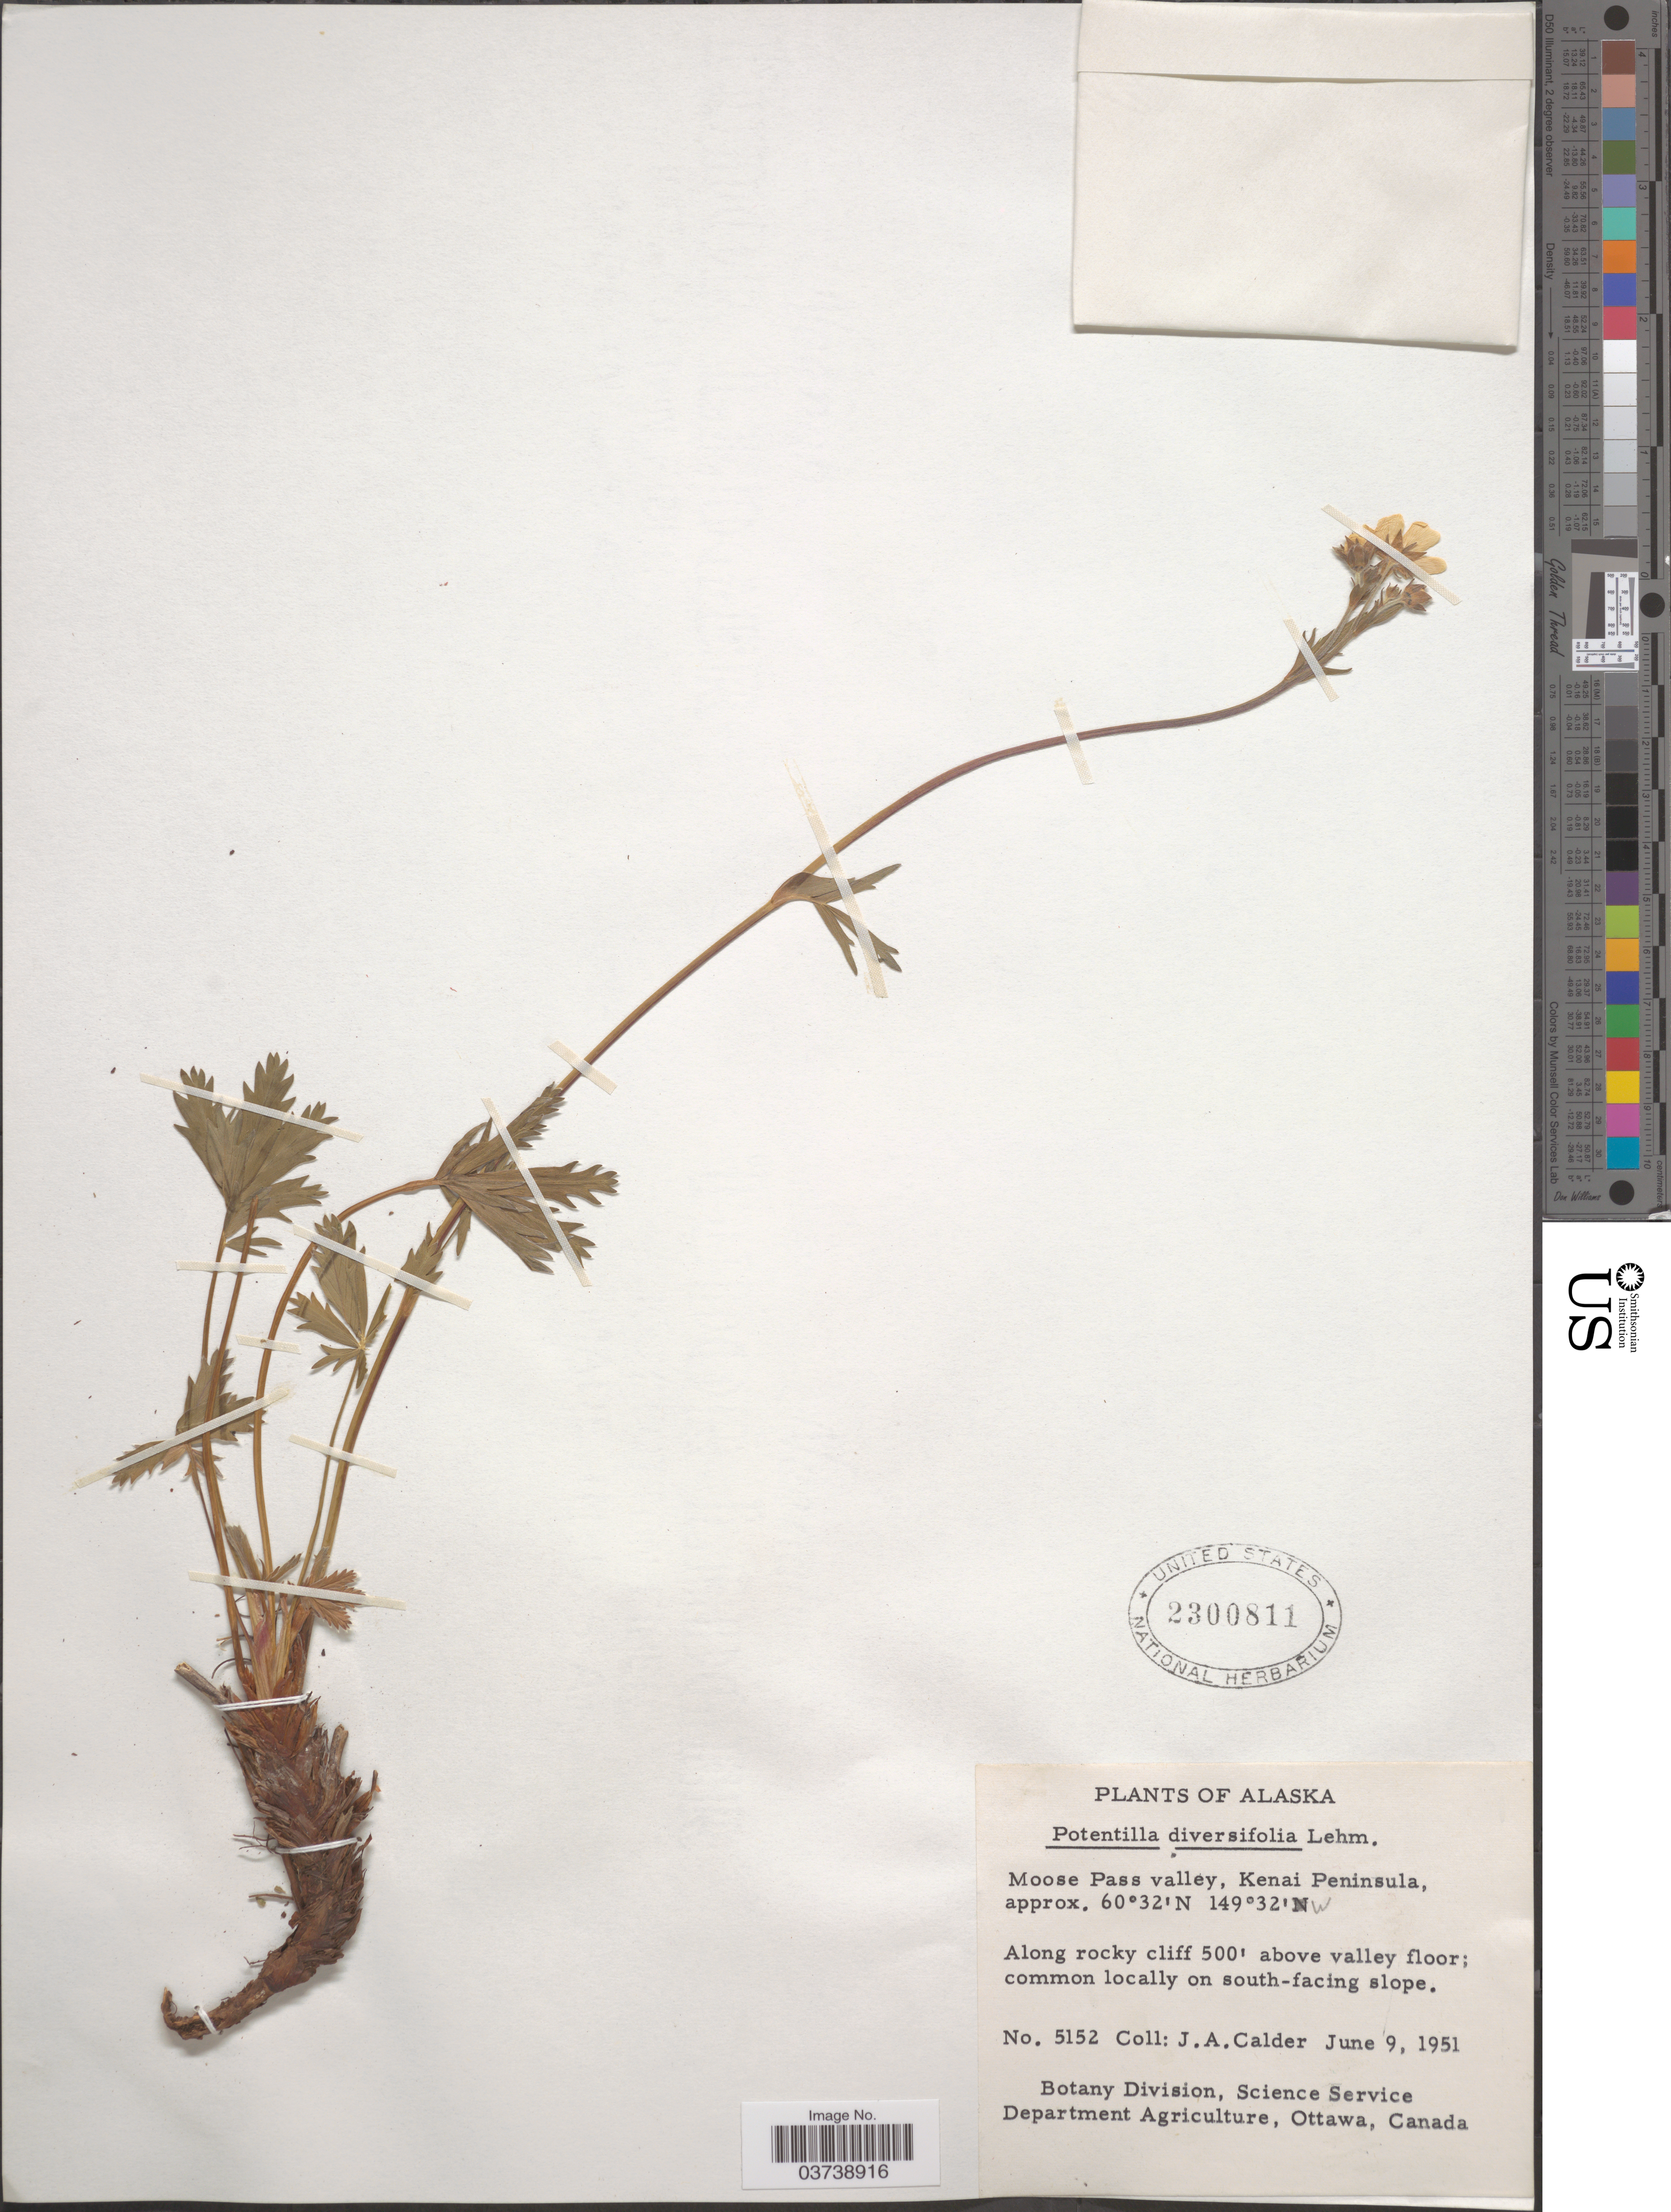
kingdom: Plantae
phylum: Tracheophyta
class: Magnoliopsida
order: Rosales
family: Rosaceae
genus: Potentilla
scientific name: Potentilla diversifolia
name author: Lehm.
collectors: J. A. Calder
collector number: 5152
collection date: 1951-06-09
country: United States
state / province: Alaska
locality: Moose Pass valley, Kenai Peninsula. Above valley floor; common locally on south-facing slope.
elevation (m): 152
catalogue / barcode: US 2300811